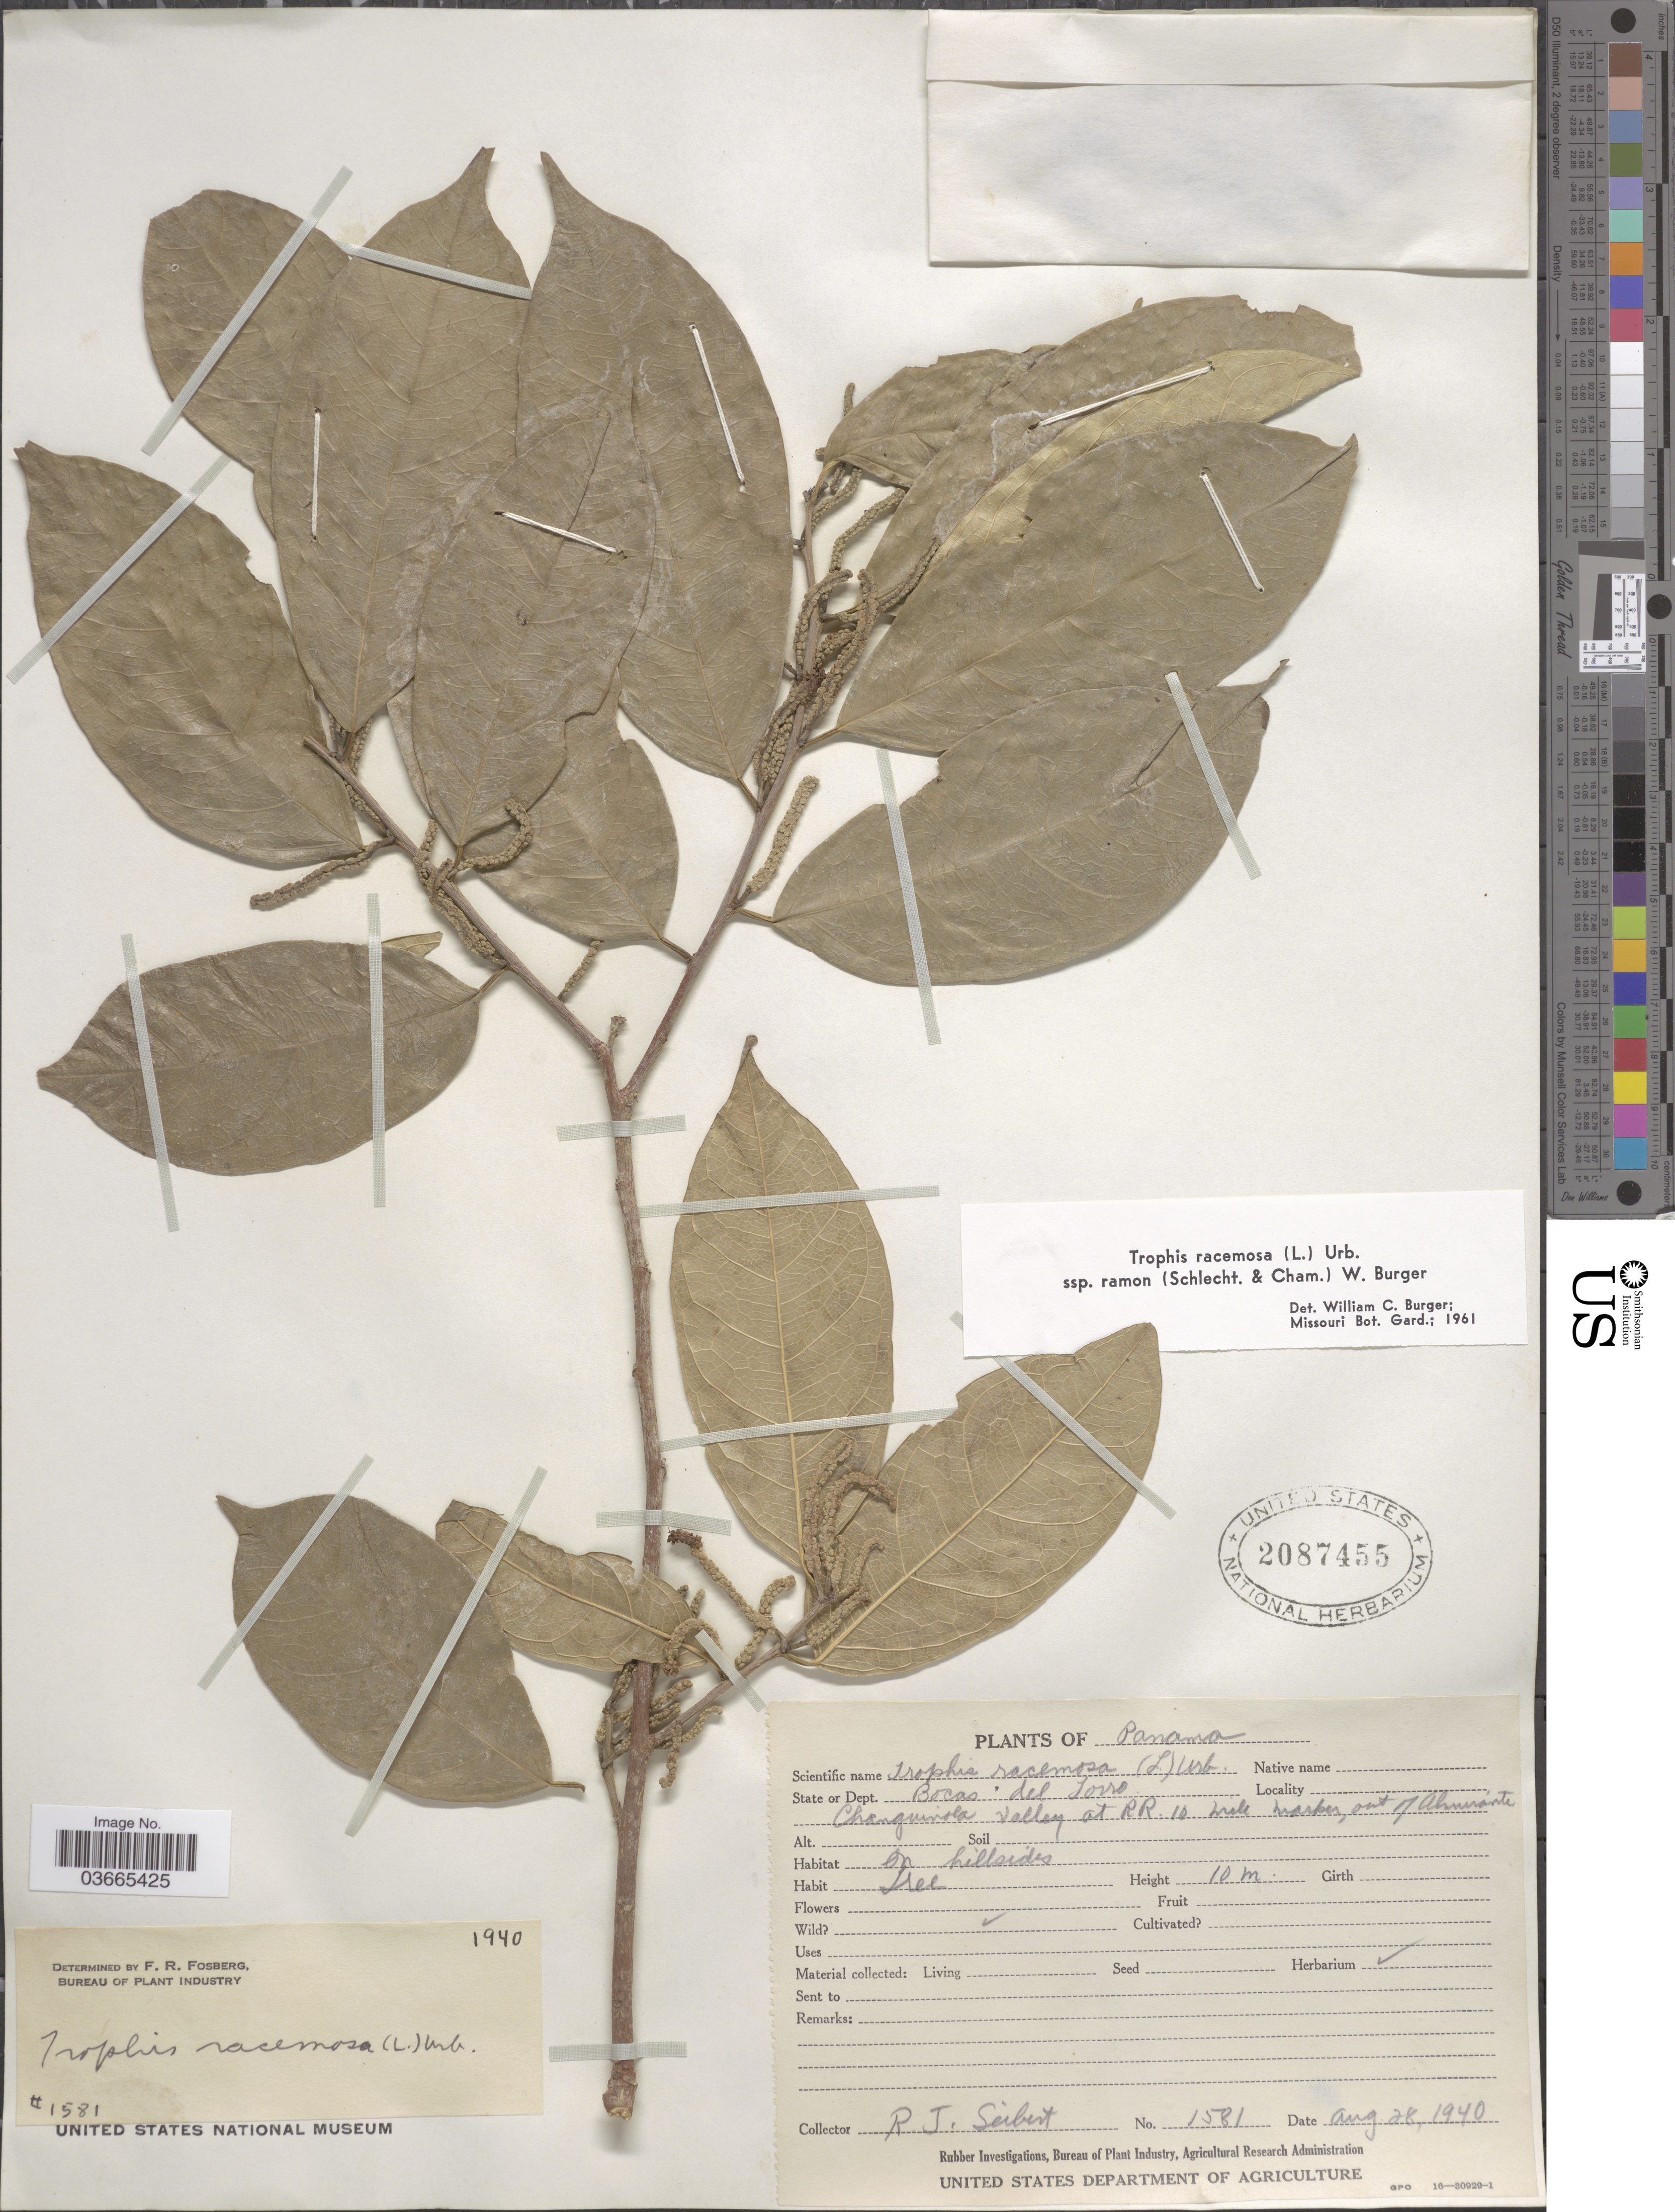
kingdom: Plantae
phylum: Tracheophyta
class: Magnoliopsida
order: Rosales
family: Moraceae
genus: Trophis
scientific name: Trophis racemosa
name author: (L.) Urb.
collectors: R. J. Seibert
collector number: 1581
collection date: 1940-08-28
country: Panama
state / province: Bocas del Toro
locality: Dept. Bocas del Torro. Changuinola Valley at RR. 10 mile marker, out of Almirante.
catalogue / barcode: US 2087455